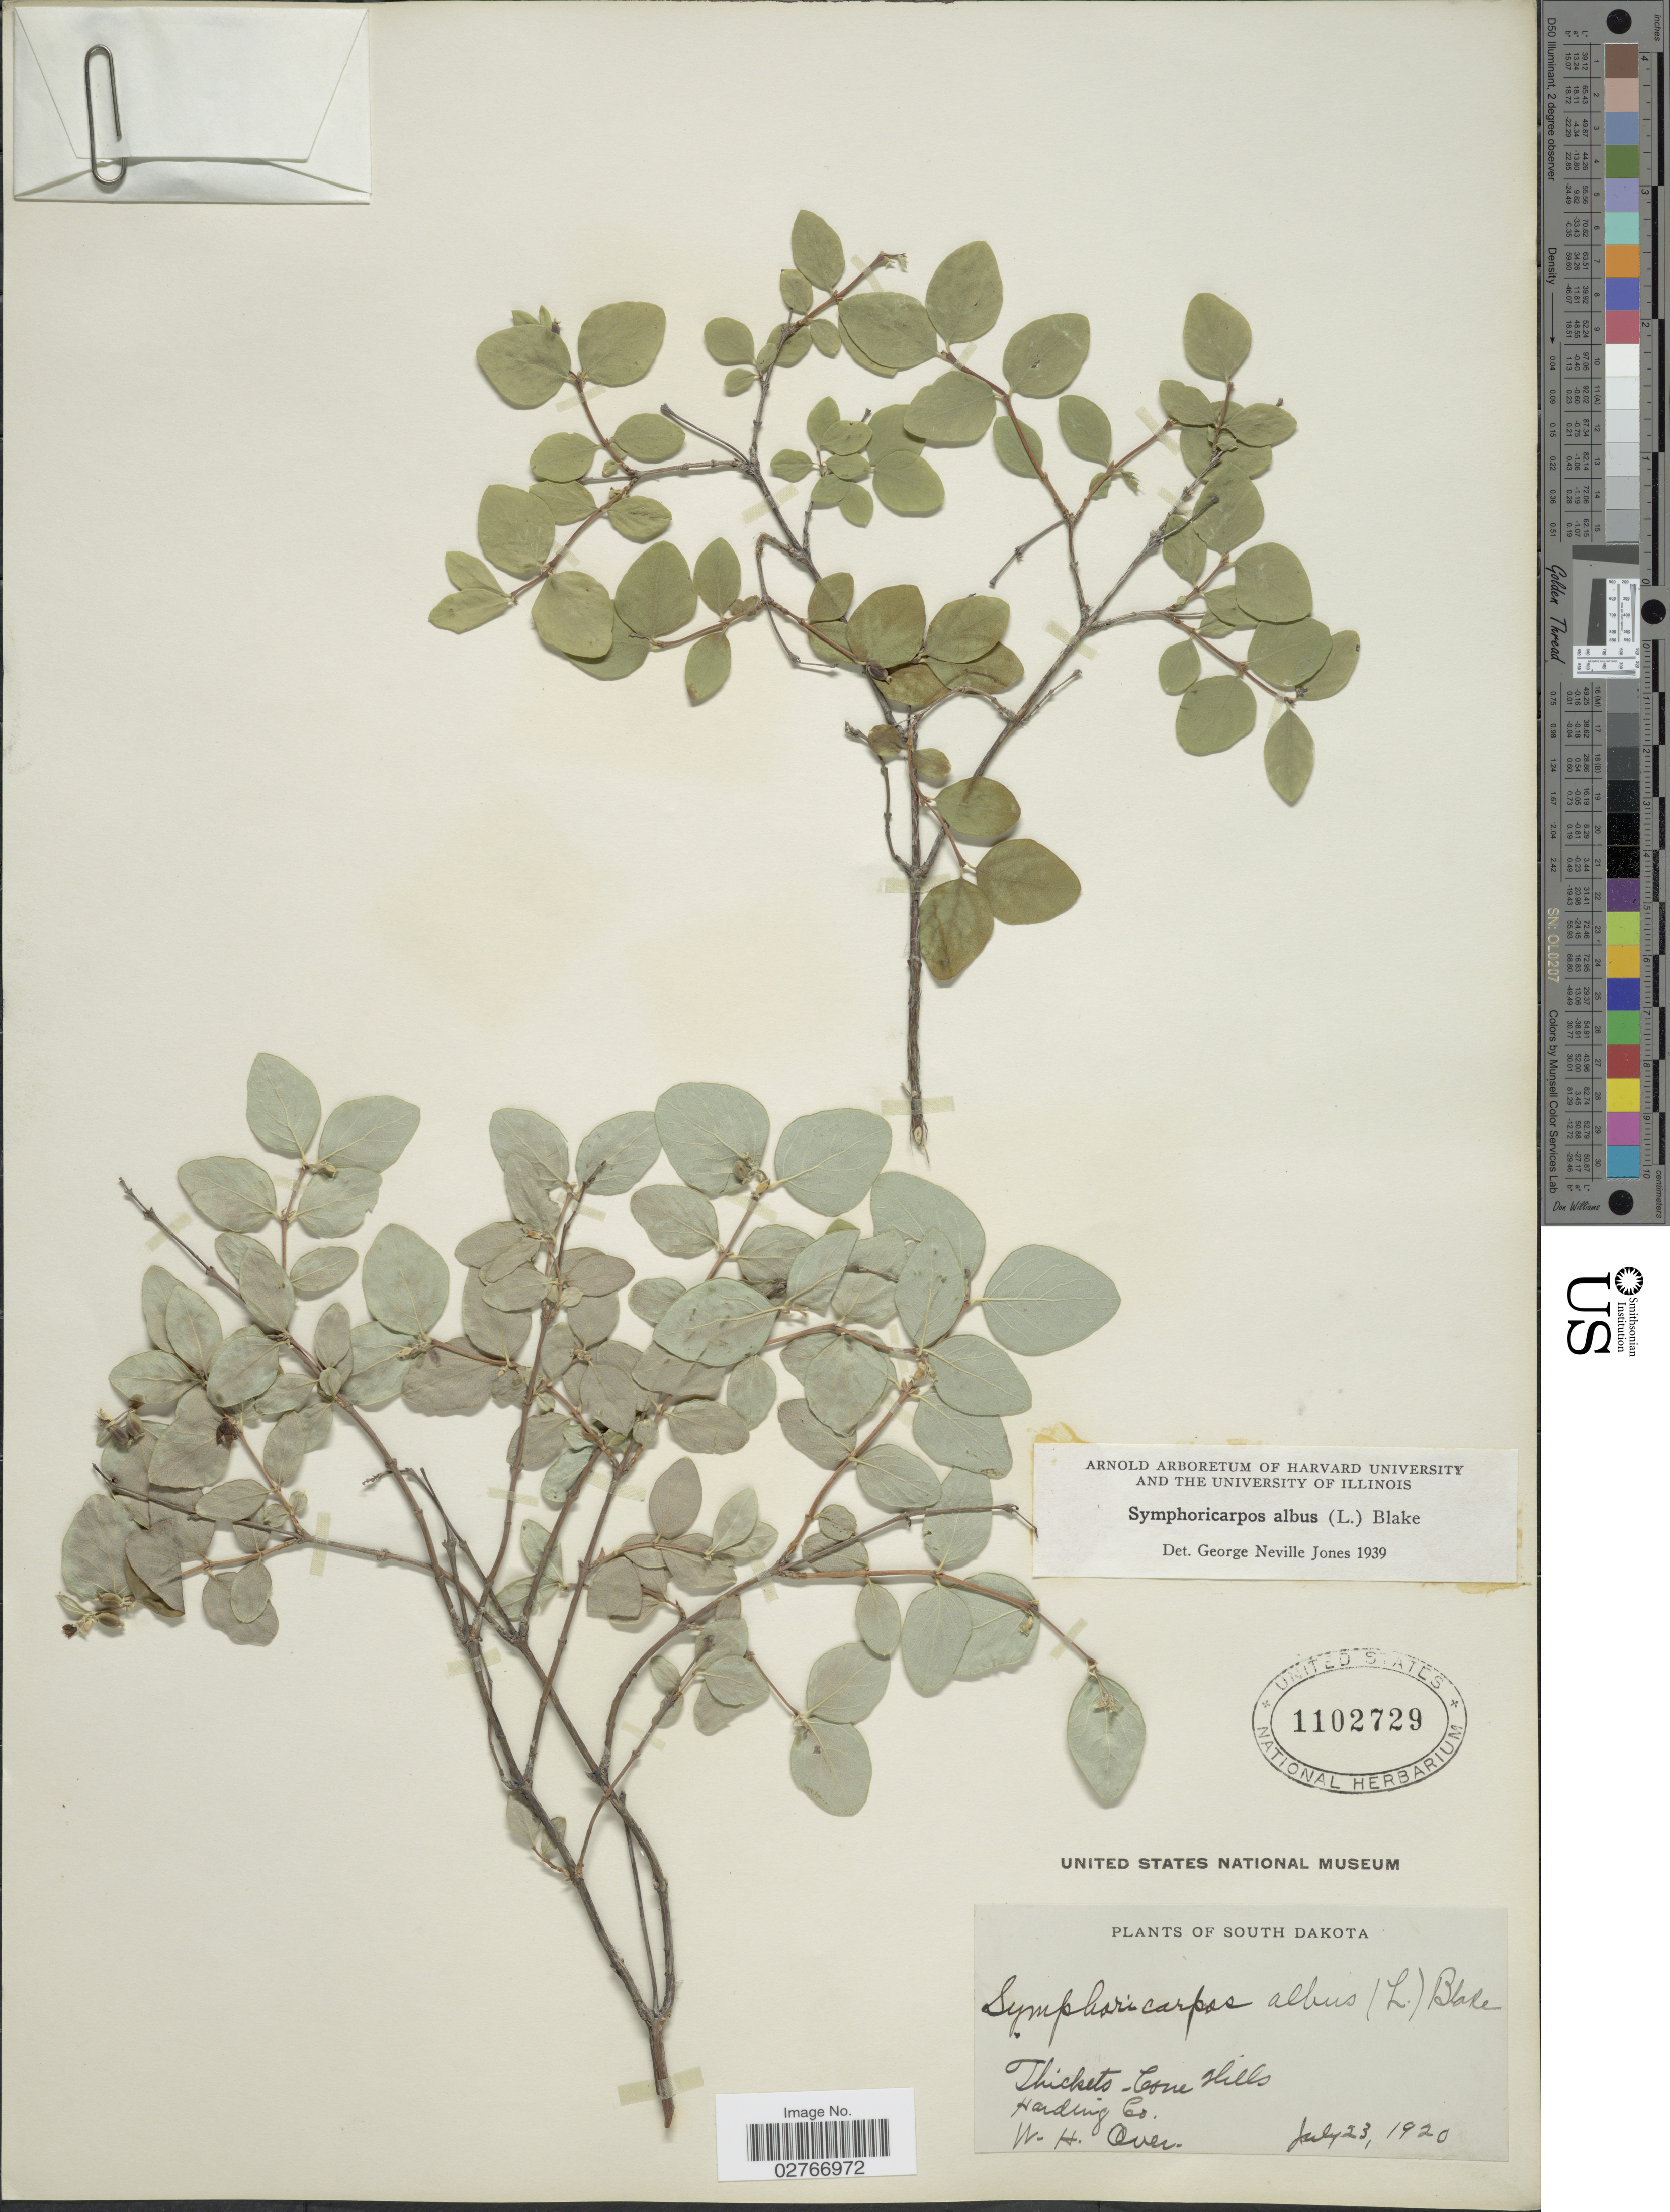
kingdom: Plantae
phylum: Tracheophyta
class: Magnoliopsida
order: Dipsacales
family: Caprifoliaceae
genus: Symphoricarpos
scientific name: Symphoricarpos albus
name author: (L.) S.F. Blake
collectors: W. Over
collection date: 1920-07-23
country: United States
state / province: South Dakota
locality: Thickets-Cone Hills. Harding Co.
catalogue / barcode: US 1102729